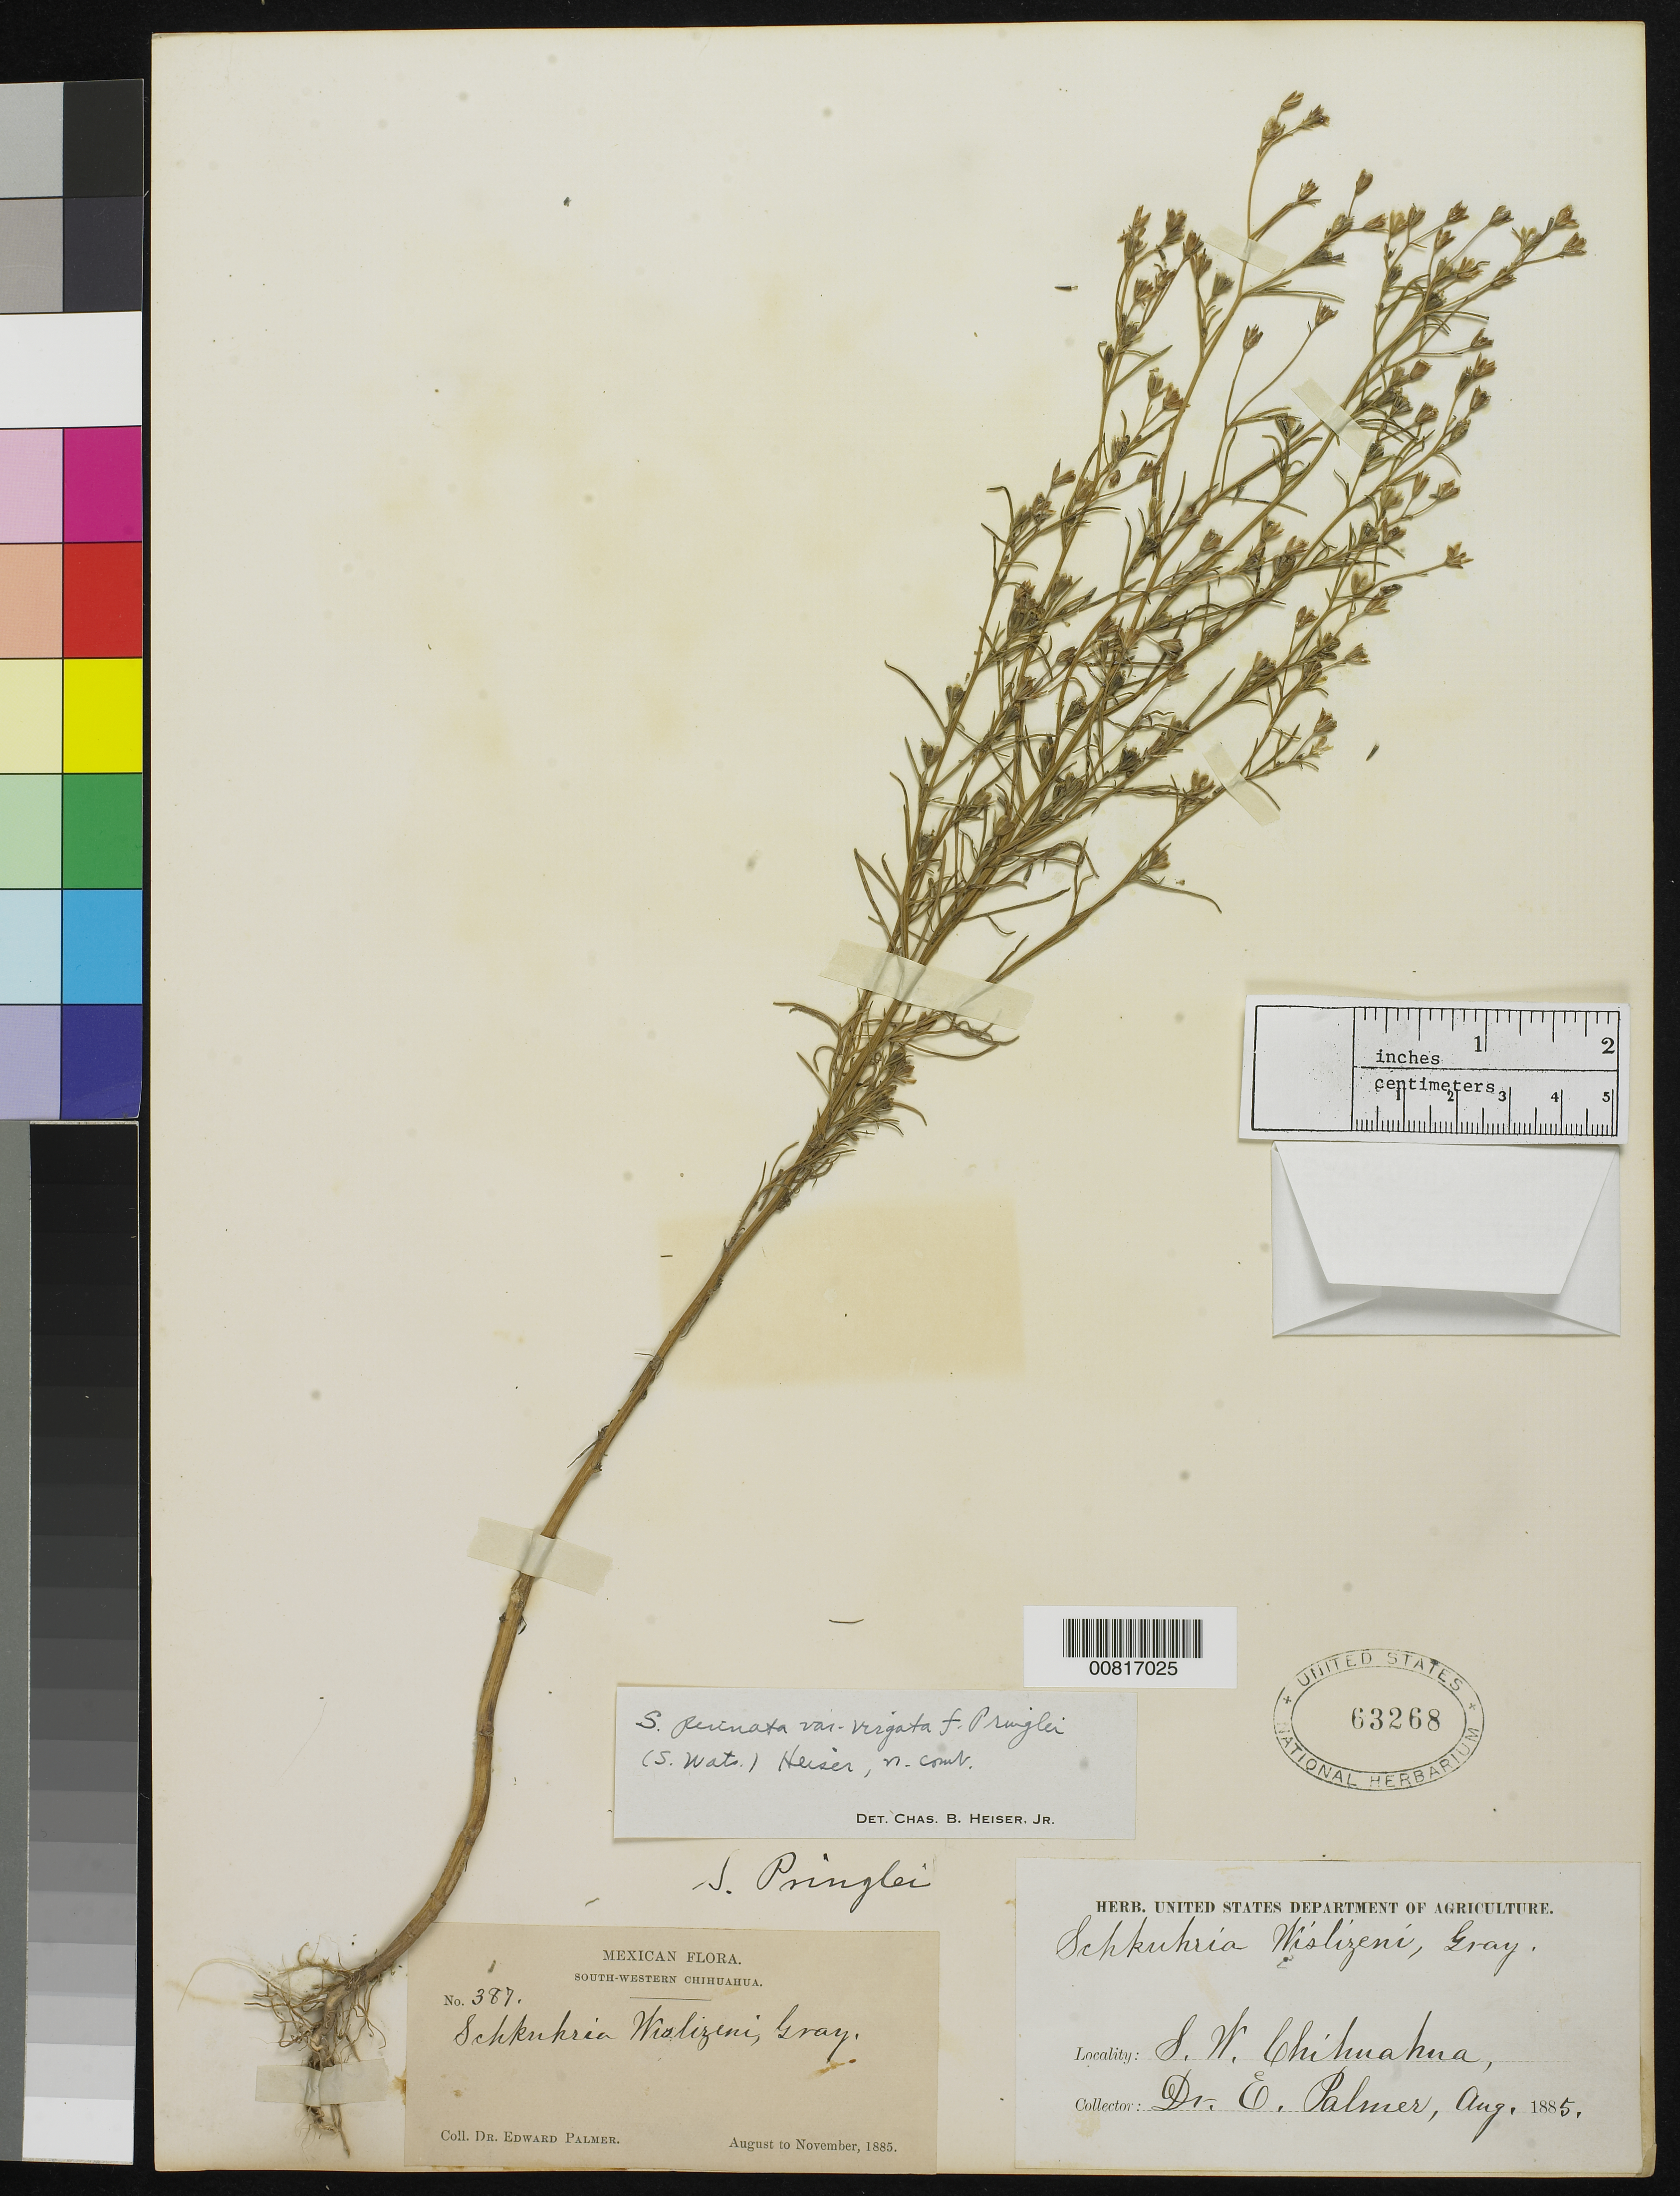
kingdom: Plantae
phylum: Tracheophyta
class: Magnoliopsida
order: Asterales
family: Asteraceae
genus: Schkuhria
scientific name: Schkuhria pinnata var. virgata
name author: (La Llave ex La Llave) Heiser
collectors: E. Palmer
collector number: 387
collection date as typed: Aug 1885 to -- Nov 1885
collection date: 1885-08/1885-11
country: Mexico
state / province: Chihuahua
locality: South-Western Chihuahua.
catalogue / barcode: US 63268